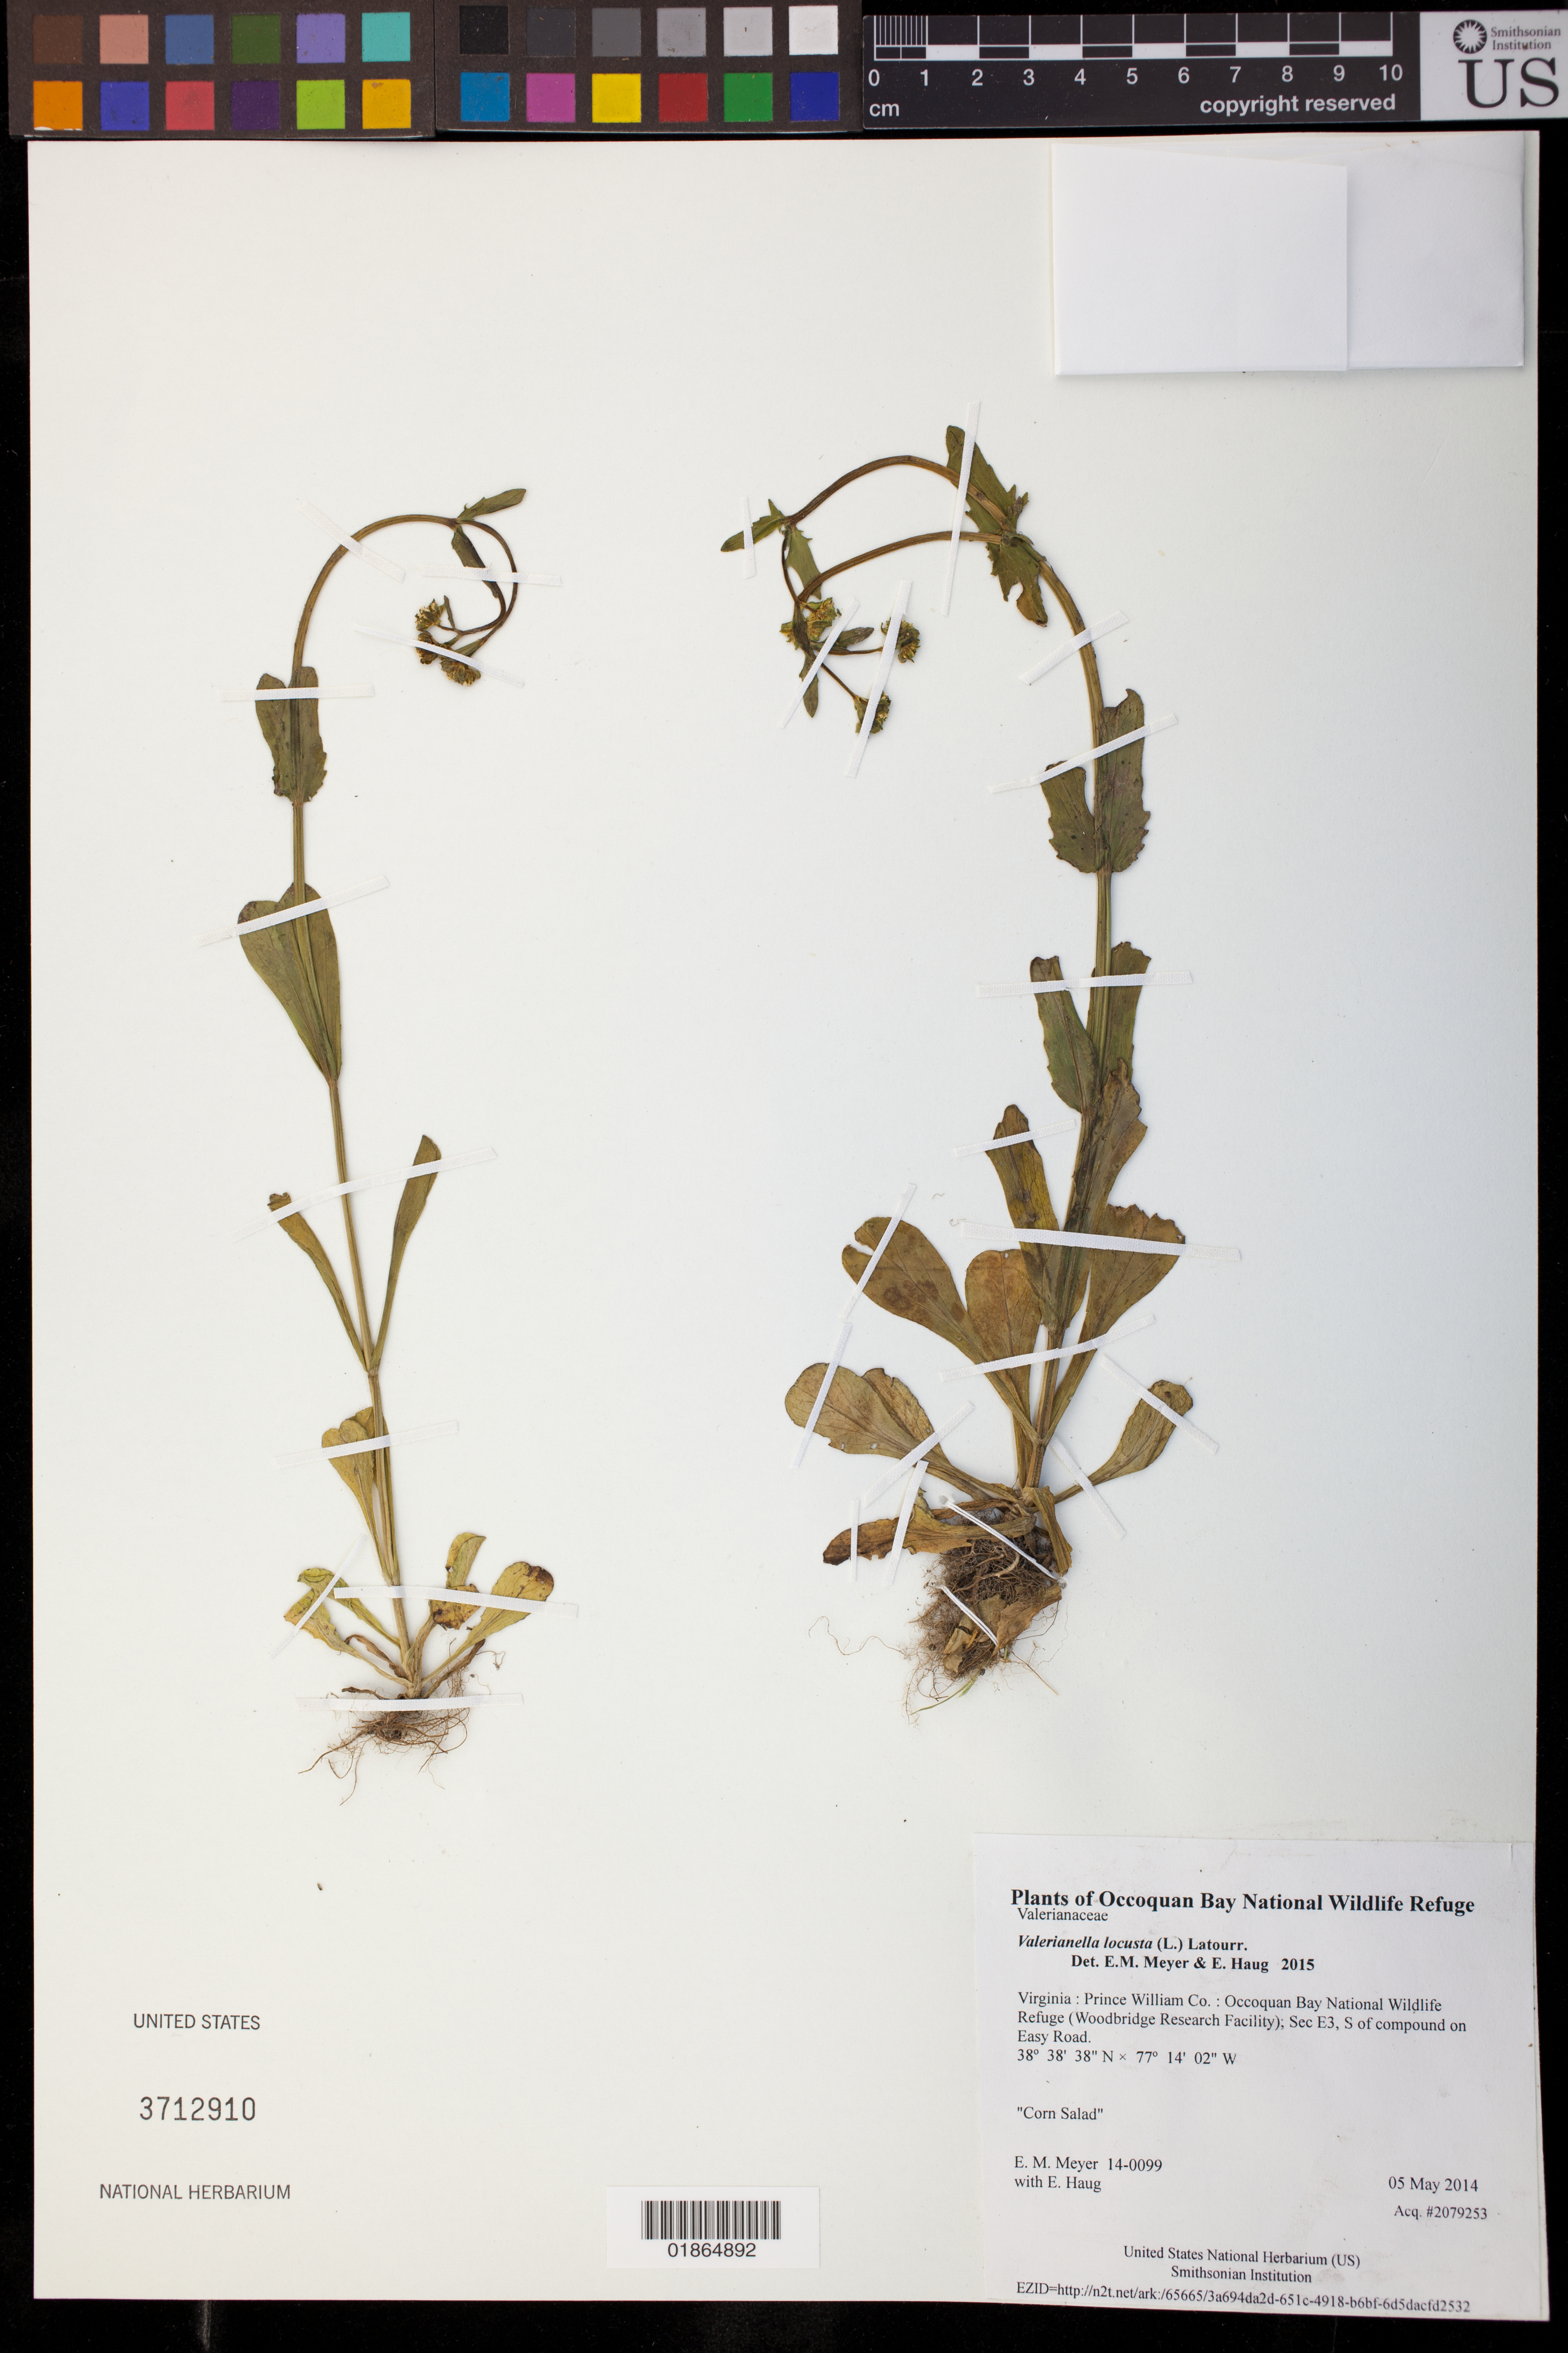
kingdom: Plantae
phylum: Tracheophyta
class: Magnoliopsida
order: Dipsacales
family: Caprifoliaceae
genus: Valerianella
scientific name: Valerianella locusta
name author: (L.) Latourr.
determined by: Meyer, E. M.; Haug, E.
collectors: E. M. Meyer & E. Haug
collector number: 14-0099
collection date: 2014-05-05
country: United States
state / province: Virginia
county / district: Prince William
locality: Occoquan Bay National Wildlife Refuge (Woodbridge Research Facility); Sec E3, S of compound on Easy Road.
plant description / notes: Corn Salad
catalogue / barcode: US 3712910